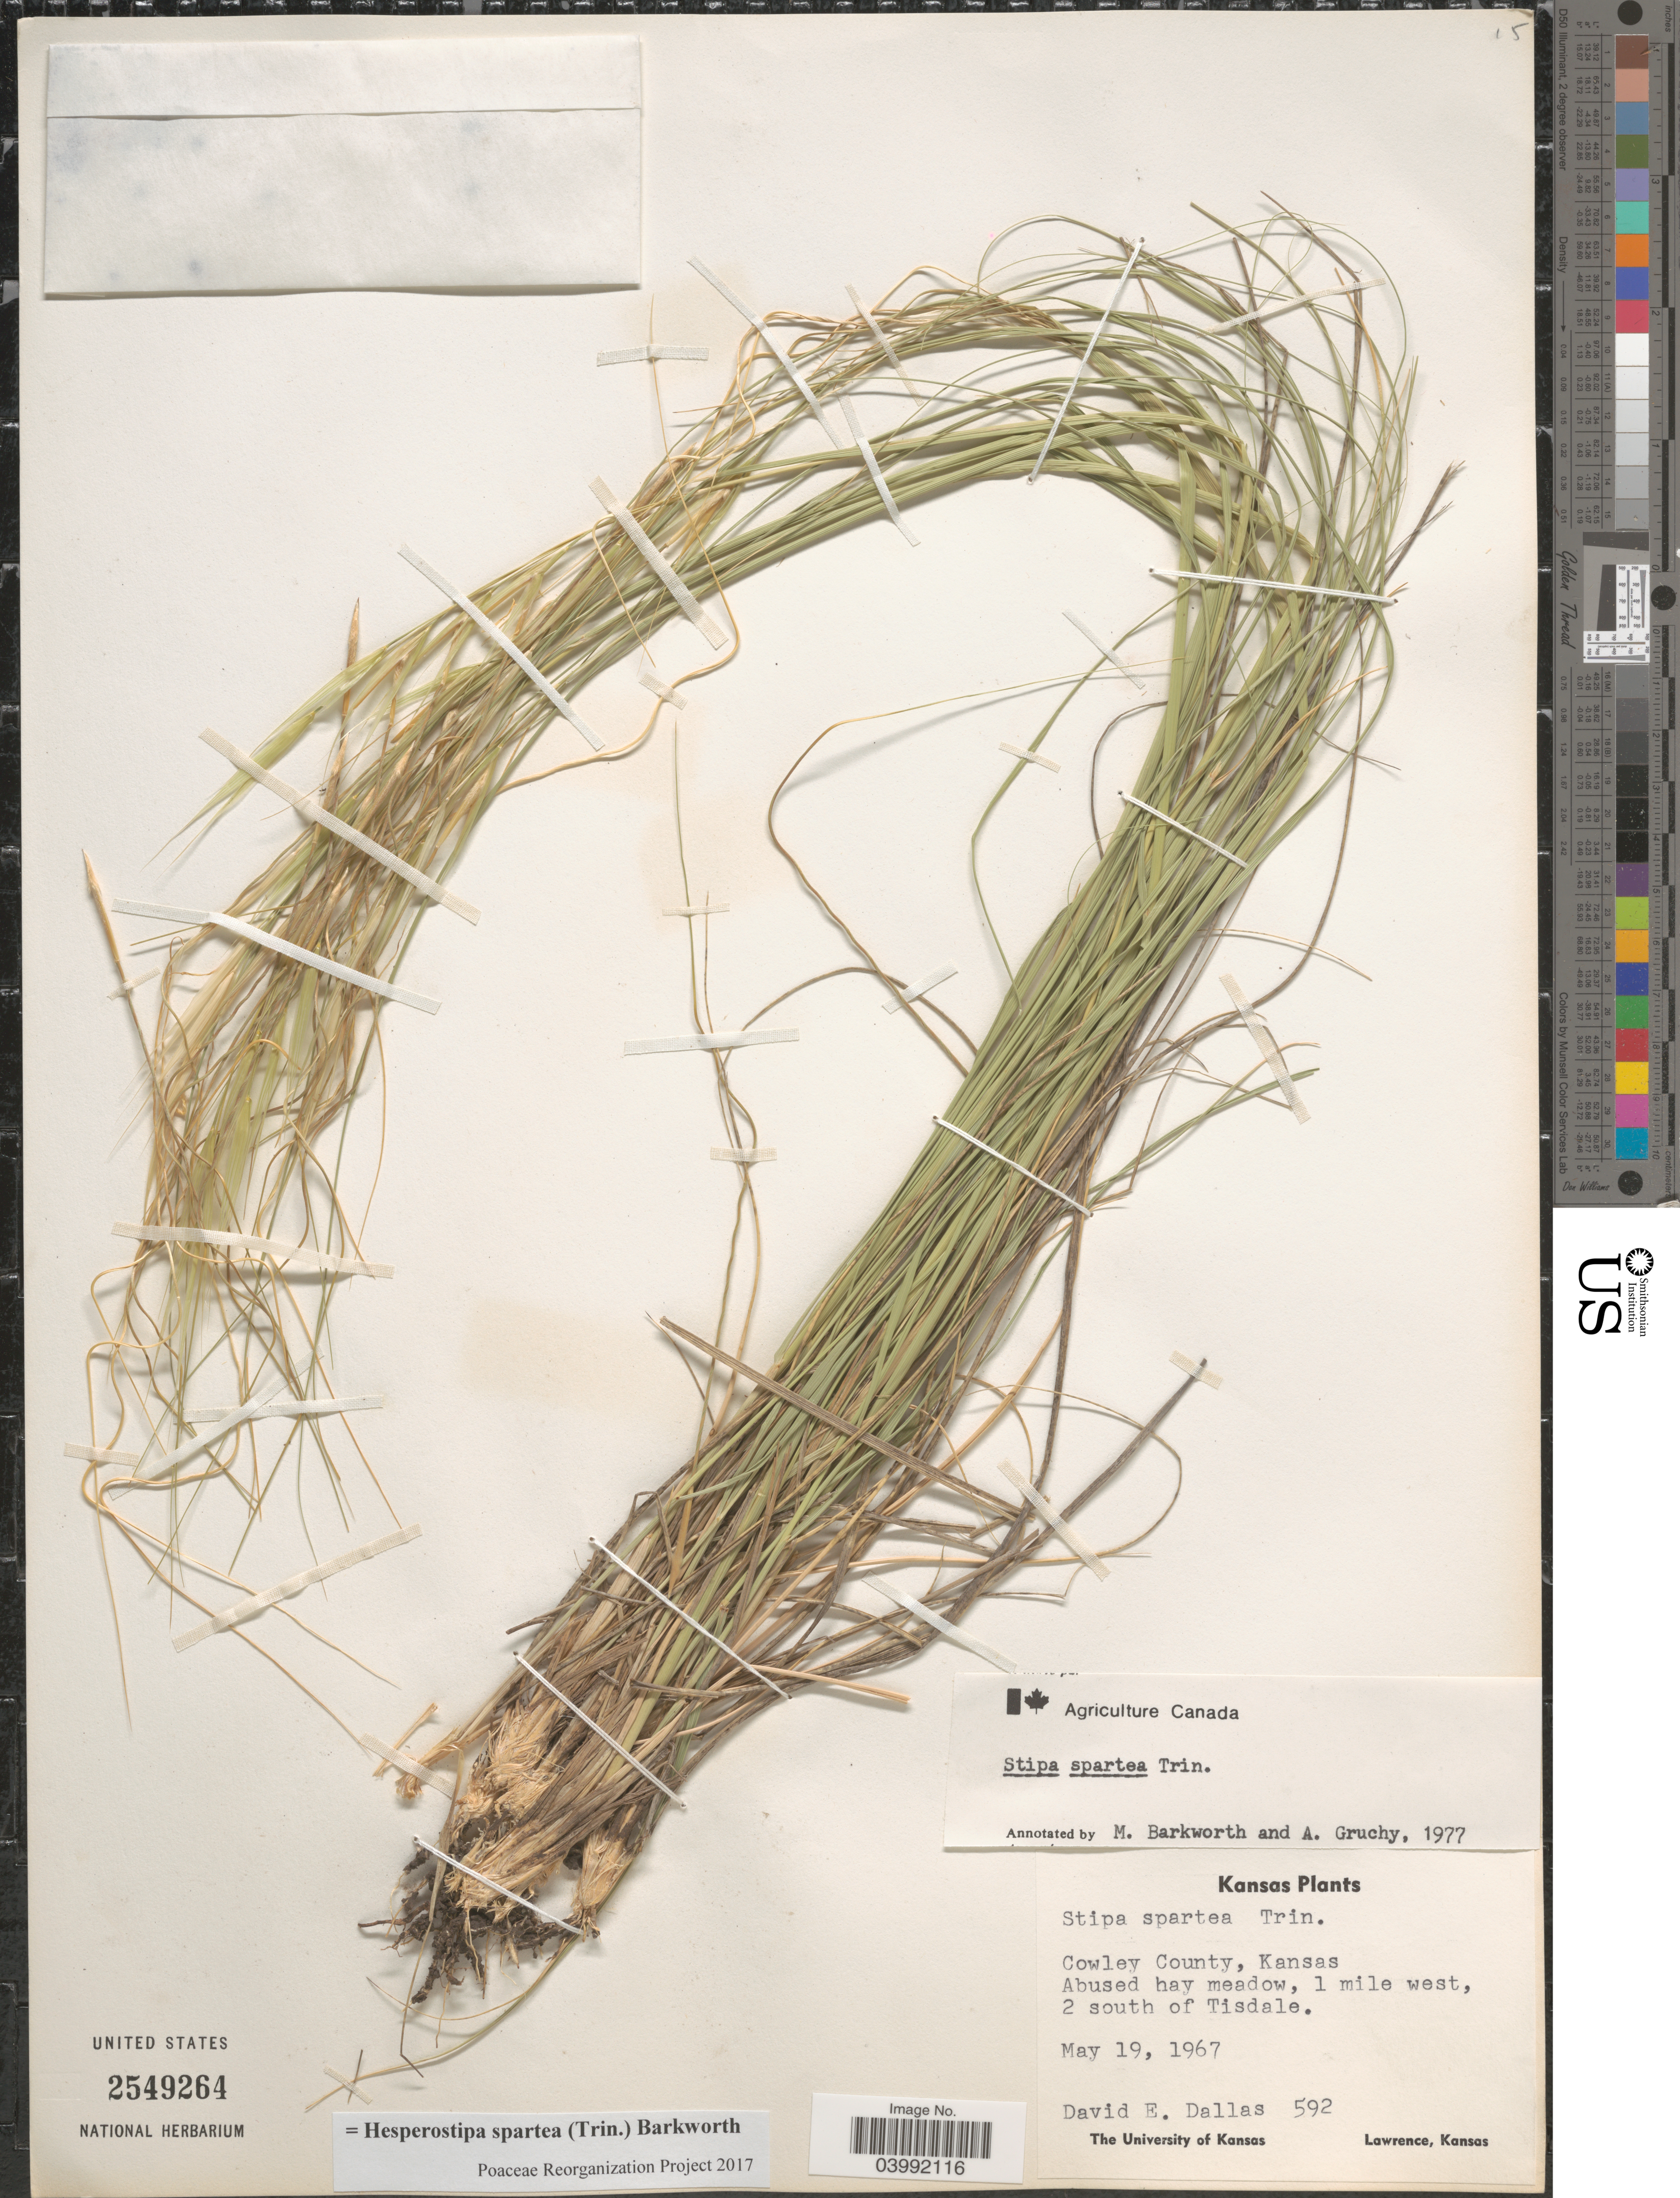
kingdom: Plantae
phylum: Tracheophyta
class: Liliopsida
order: Poales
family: Poaceae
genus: Hesperostipa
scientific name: Hesperostipa spartea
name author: (Trin.) Barkworth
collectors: D. Dallas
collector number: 592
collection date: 1967-05-19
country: United States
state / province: Kansas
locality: Cowley County. Abused hay meadow, 1 mile west, 2 south of Tisdale.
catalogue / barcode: US 2549264